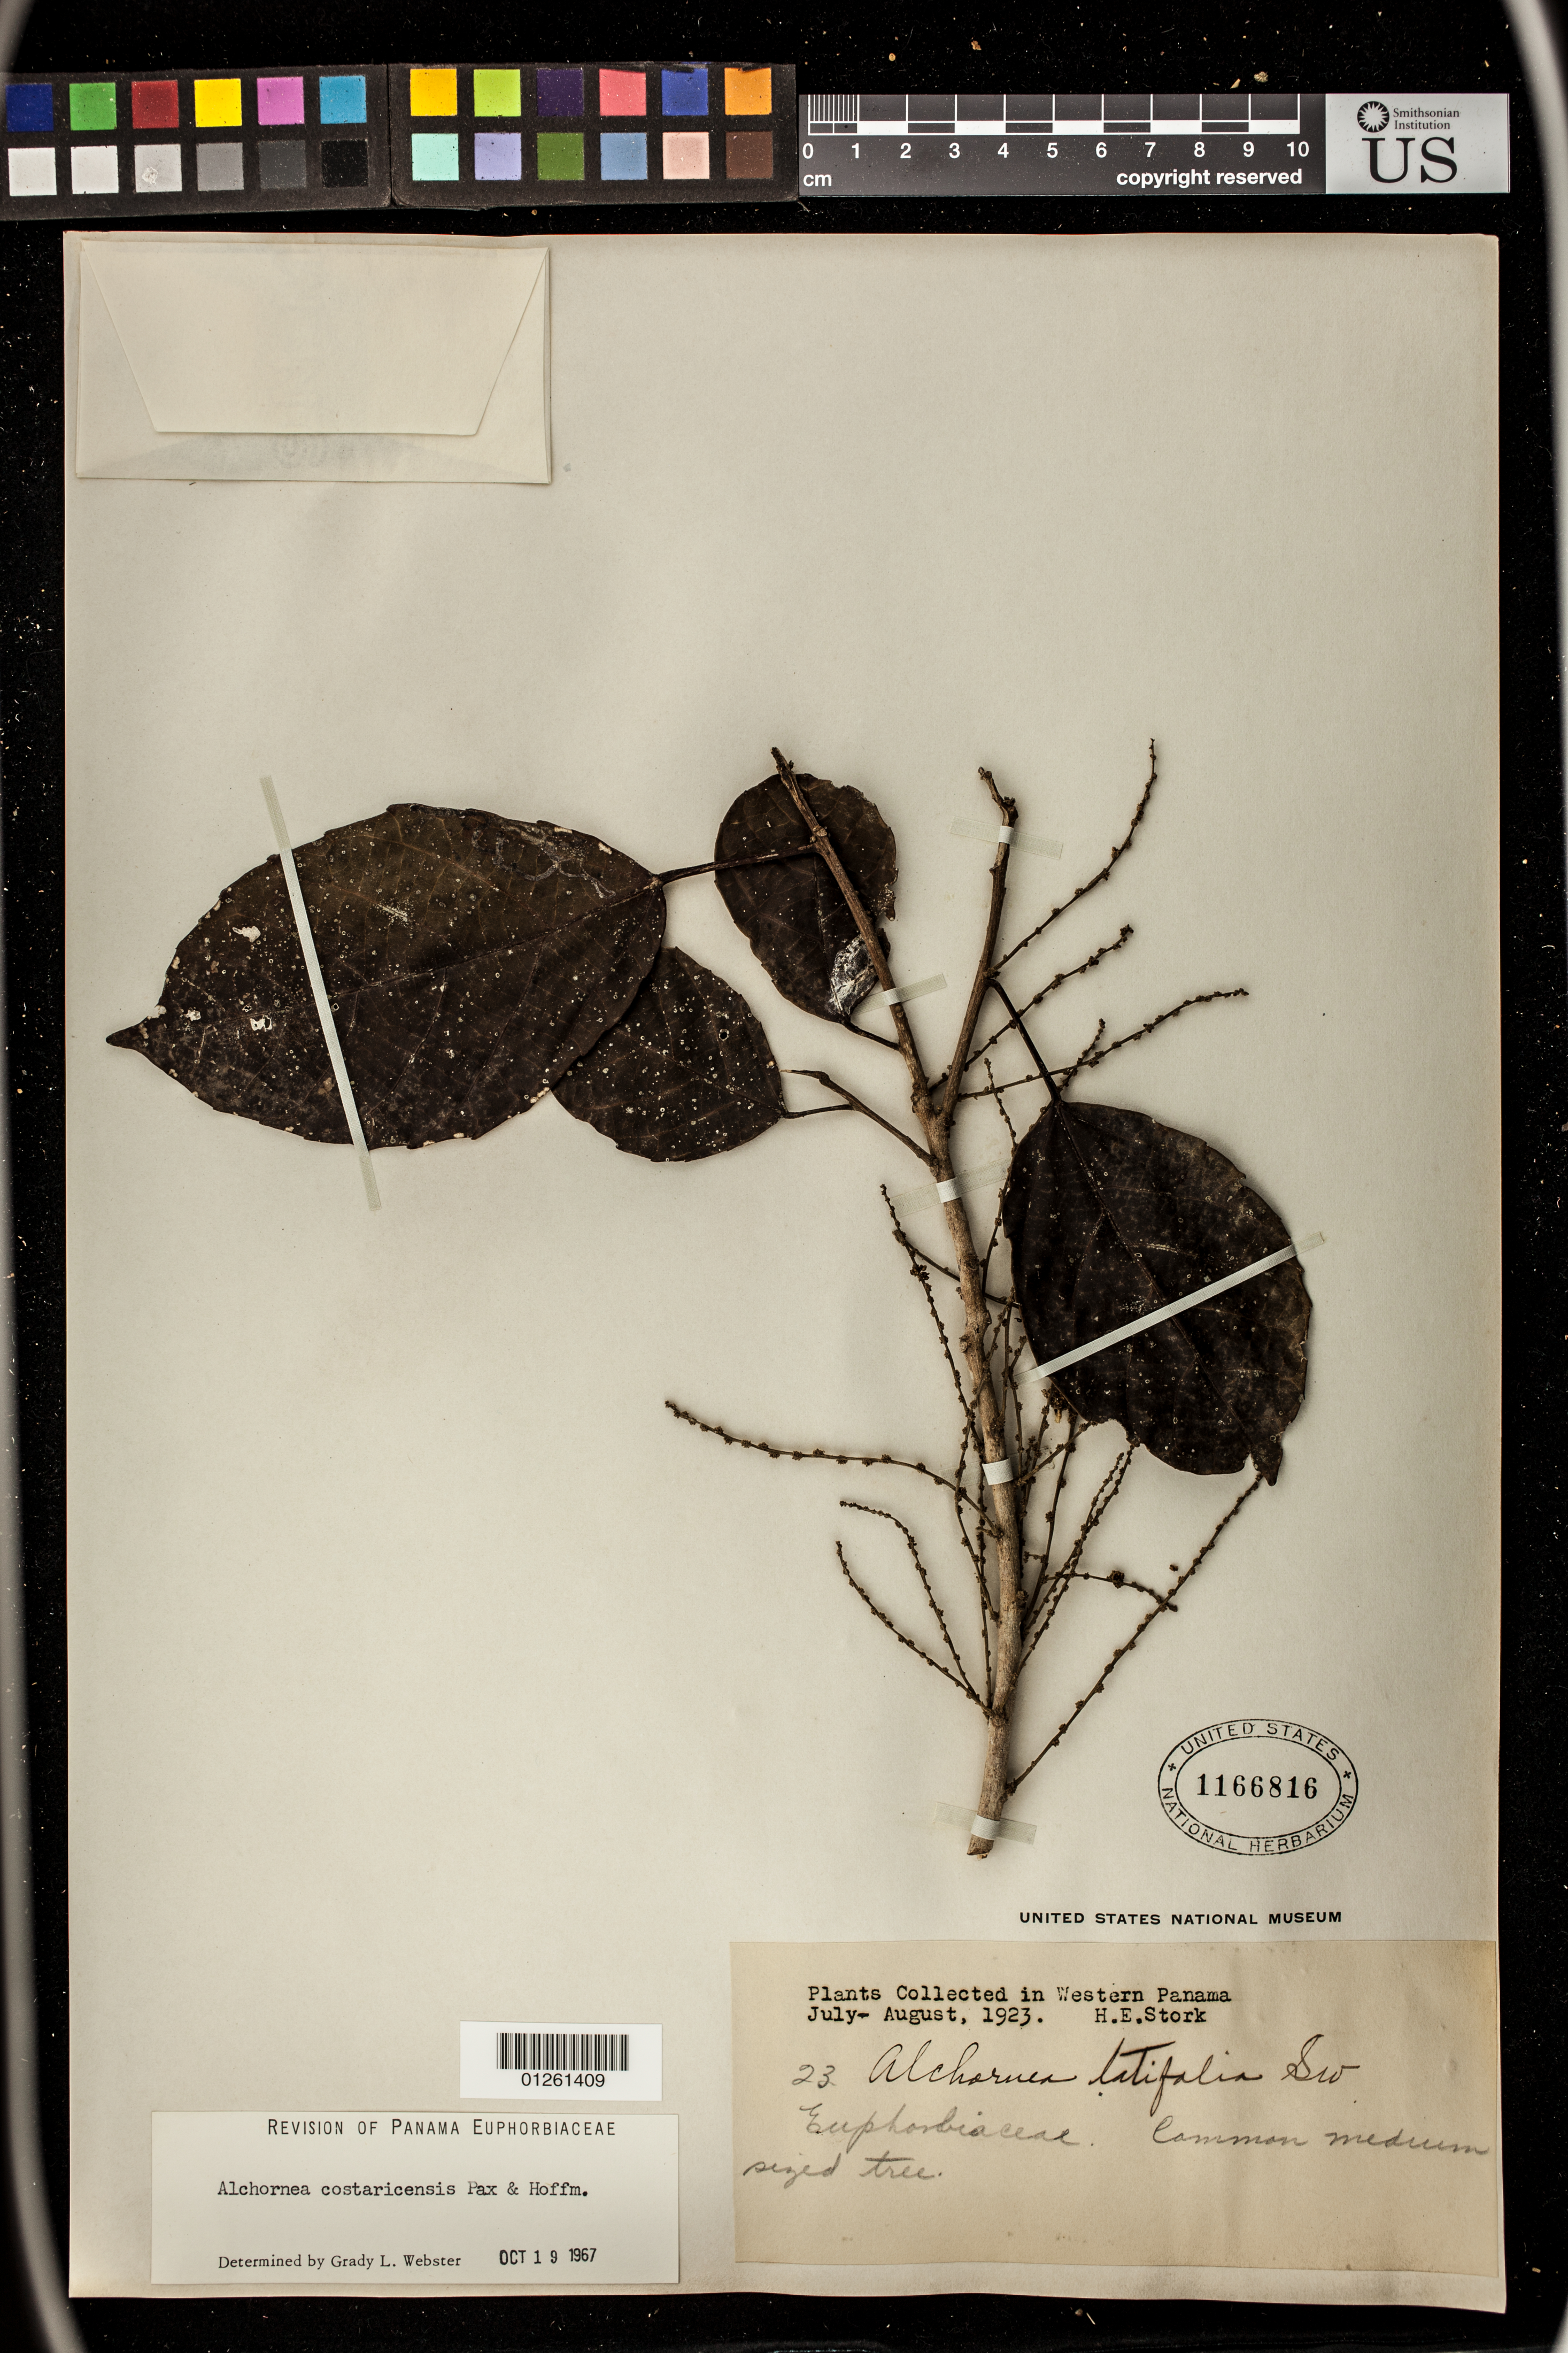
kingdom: Plantae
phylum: Tracheophyta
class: Magnoliopsida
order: Malpighiales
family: Euphorbiaceae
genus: Alchornea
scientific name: Alchornea costaricensis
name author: Pax & K. Hoffm. in Engl.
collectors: H. E. Stork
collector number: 23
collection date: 1923-07/1923-08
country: Panama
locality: Western Panama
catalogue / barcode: US 1166816